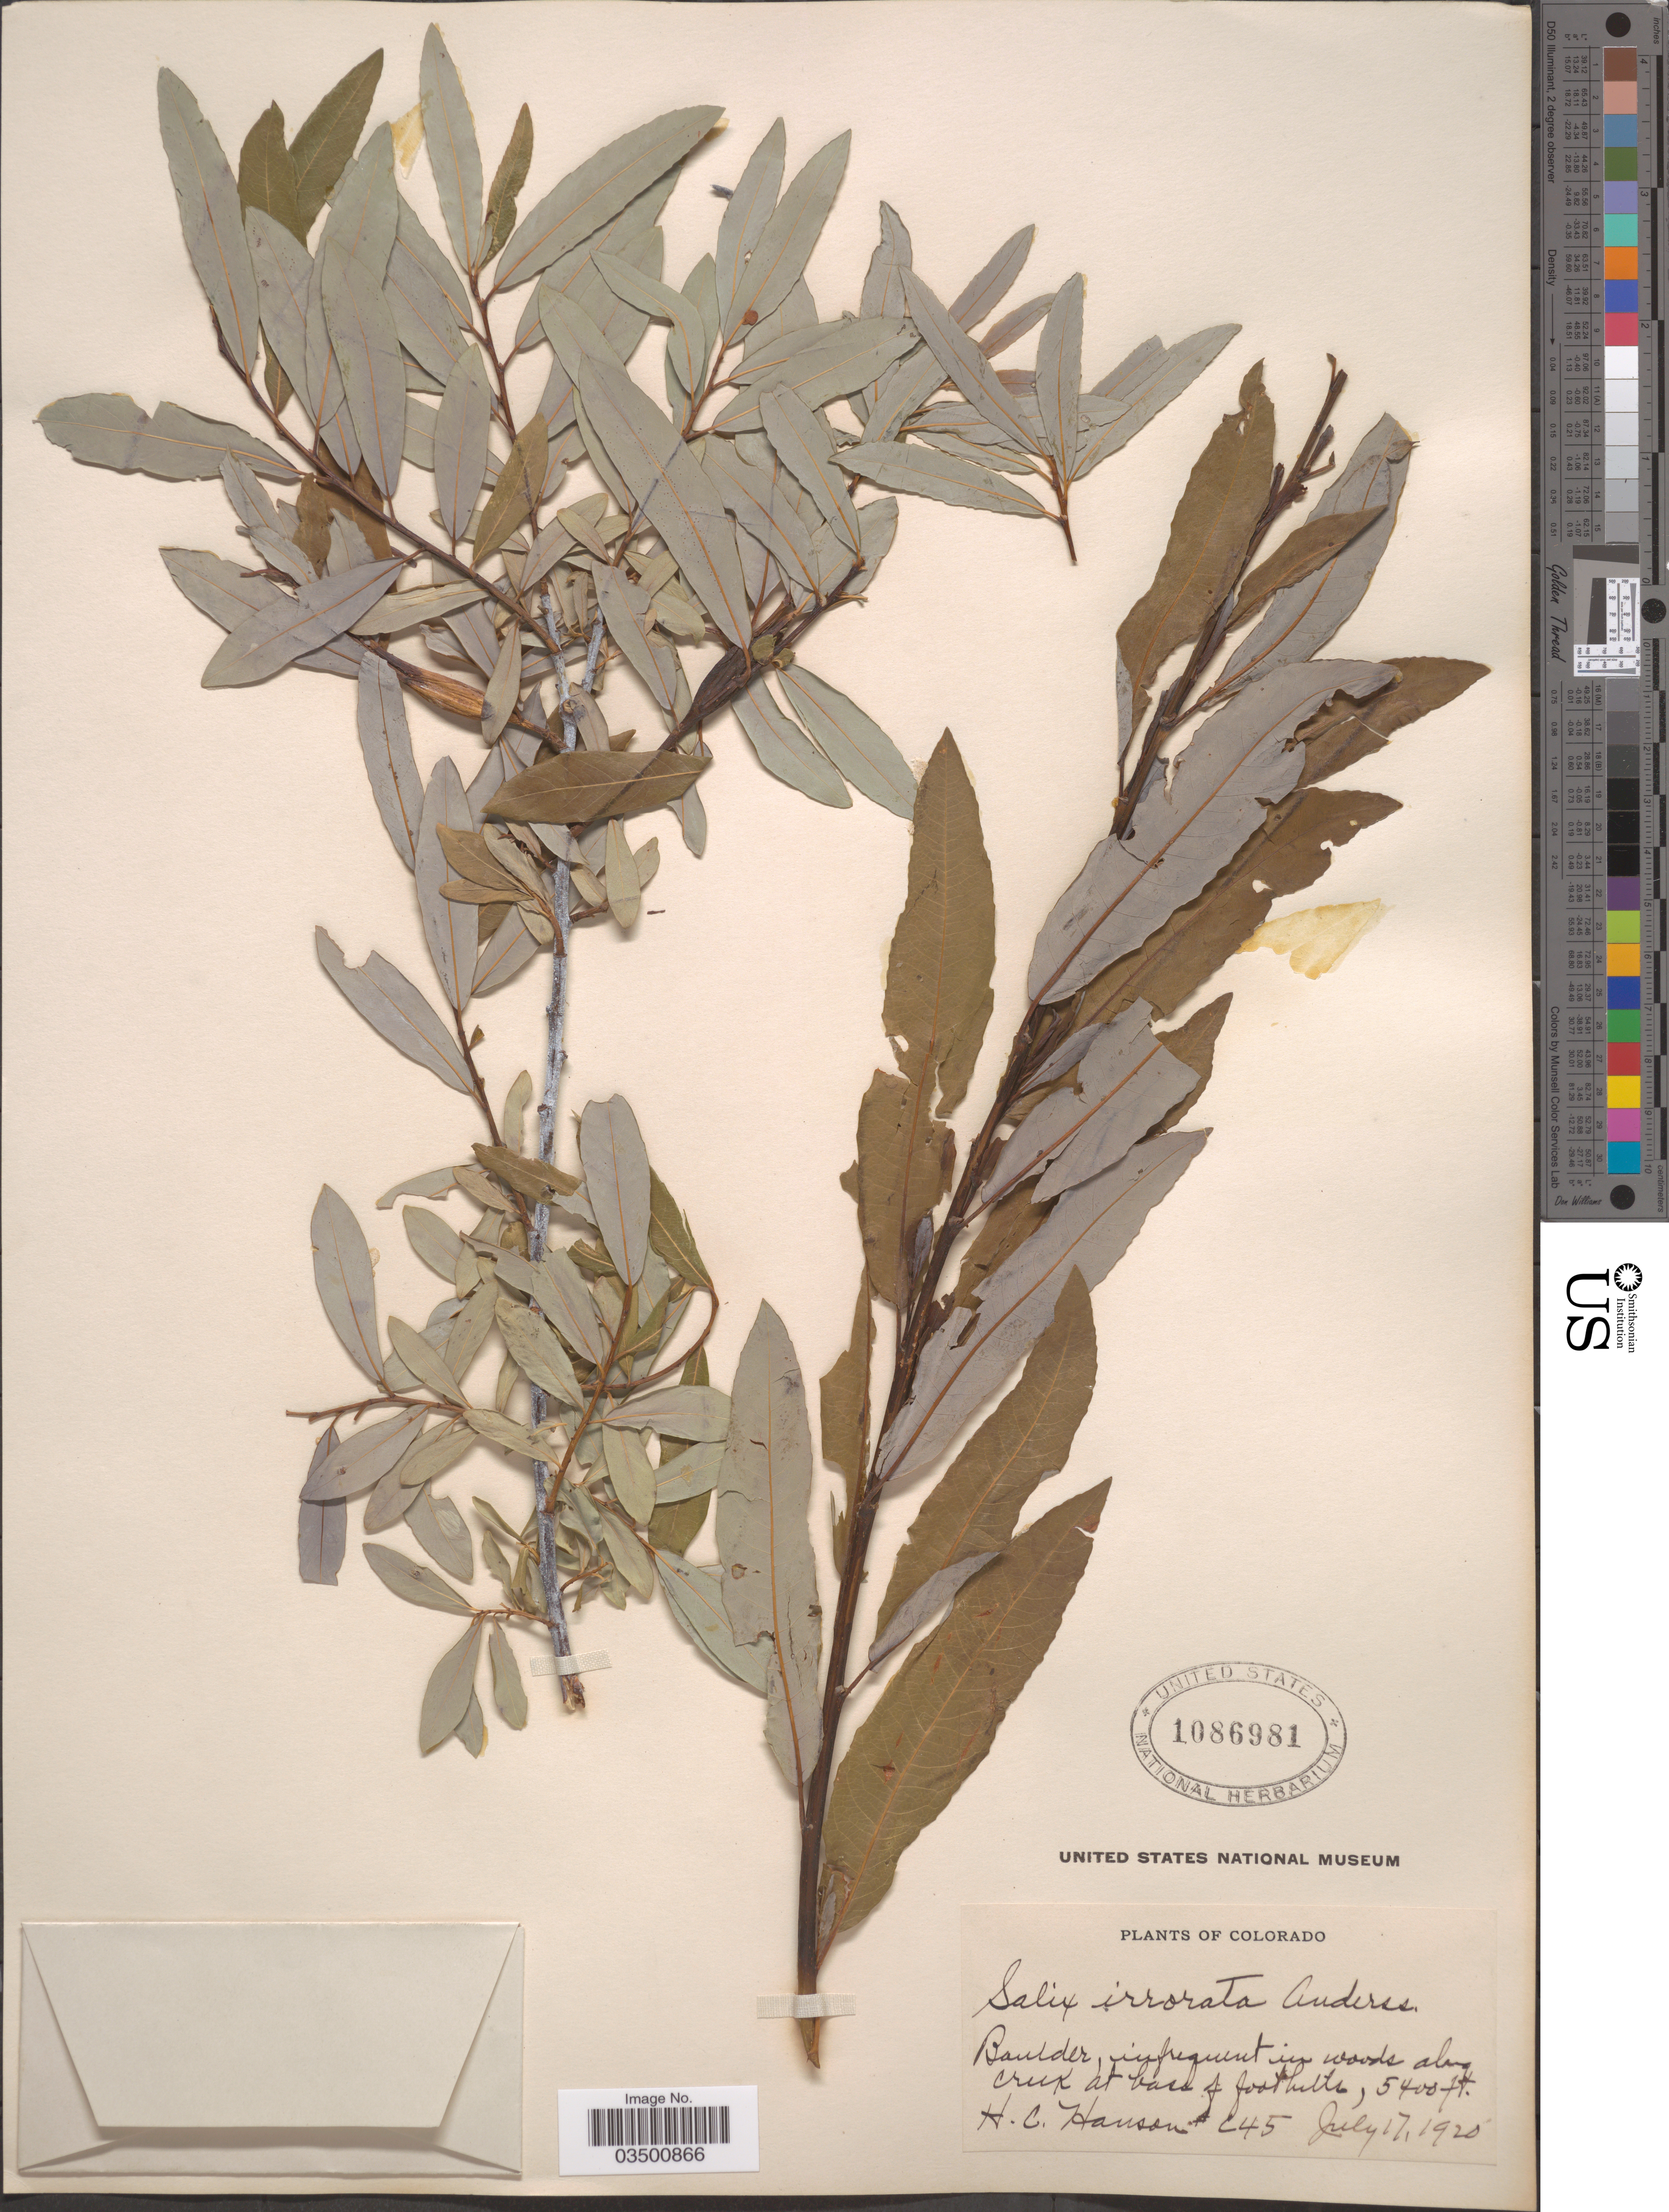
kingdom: Plantae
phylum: Tracheophyta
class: Magnoliopsida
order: Malpighiales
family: Salicaceae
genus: Salix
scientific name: Salix irrorata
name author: Andersson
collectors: H. Hanson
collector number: C45*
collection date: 1920-07-17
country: United States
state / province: Colorado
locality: Along creek at base of foothills.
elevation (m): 1646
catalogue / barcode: US 1086981